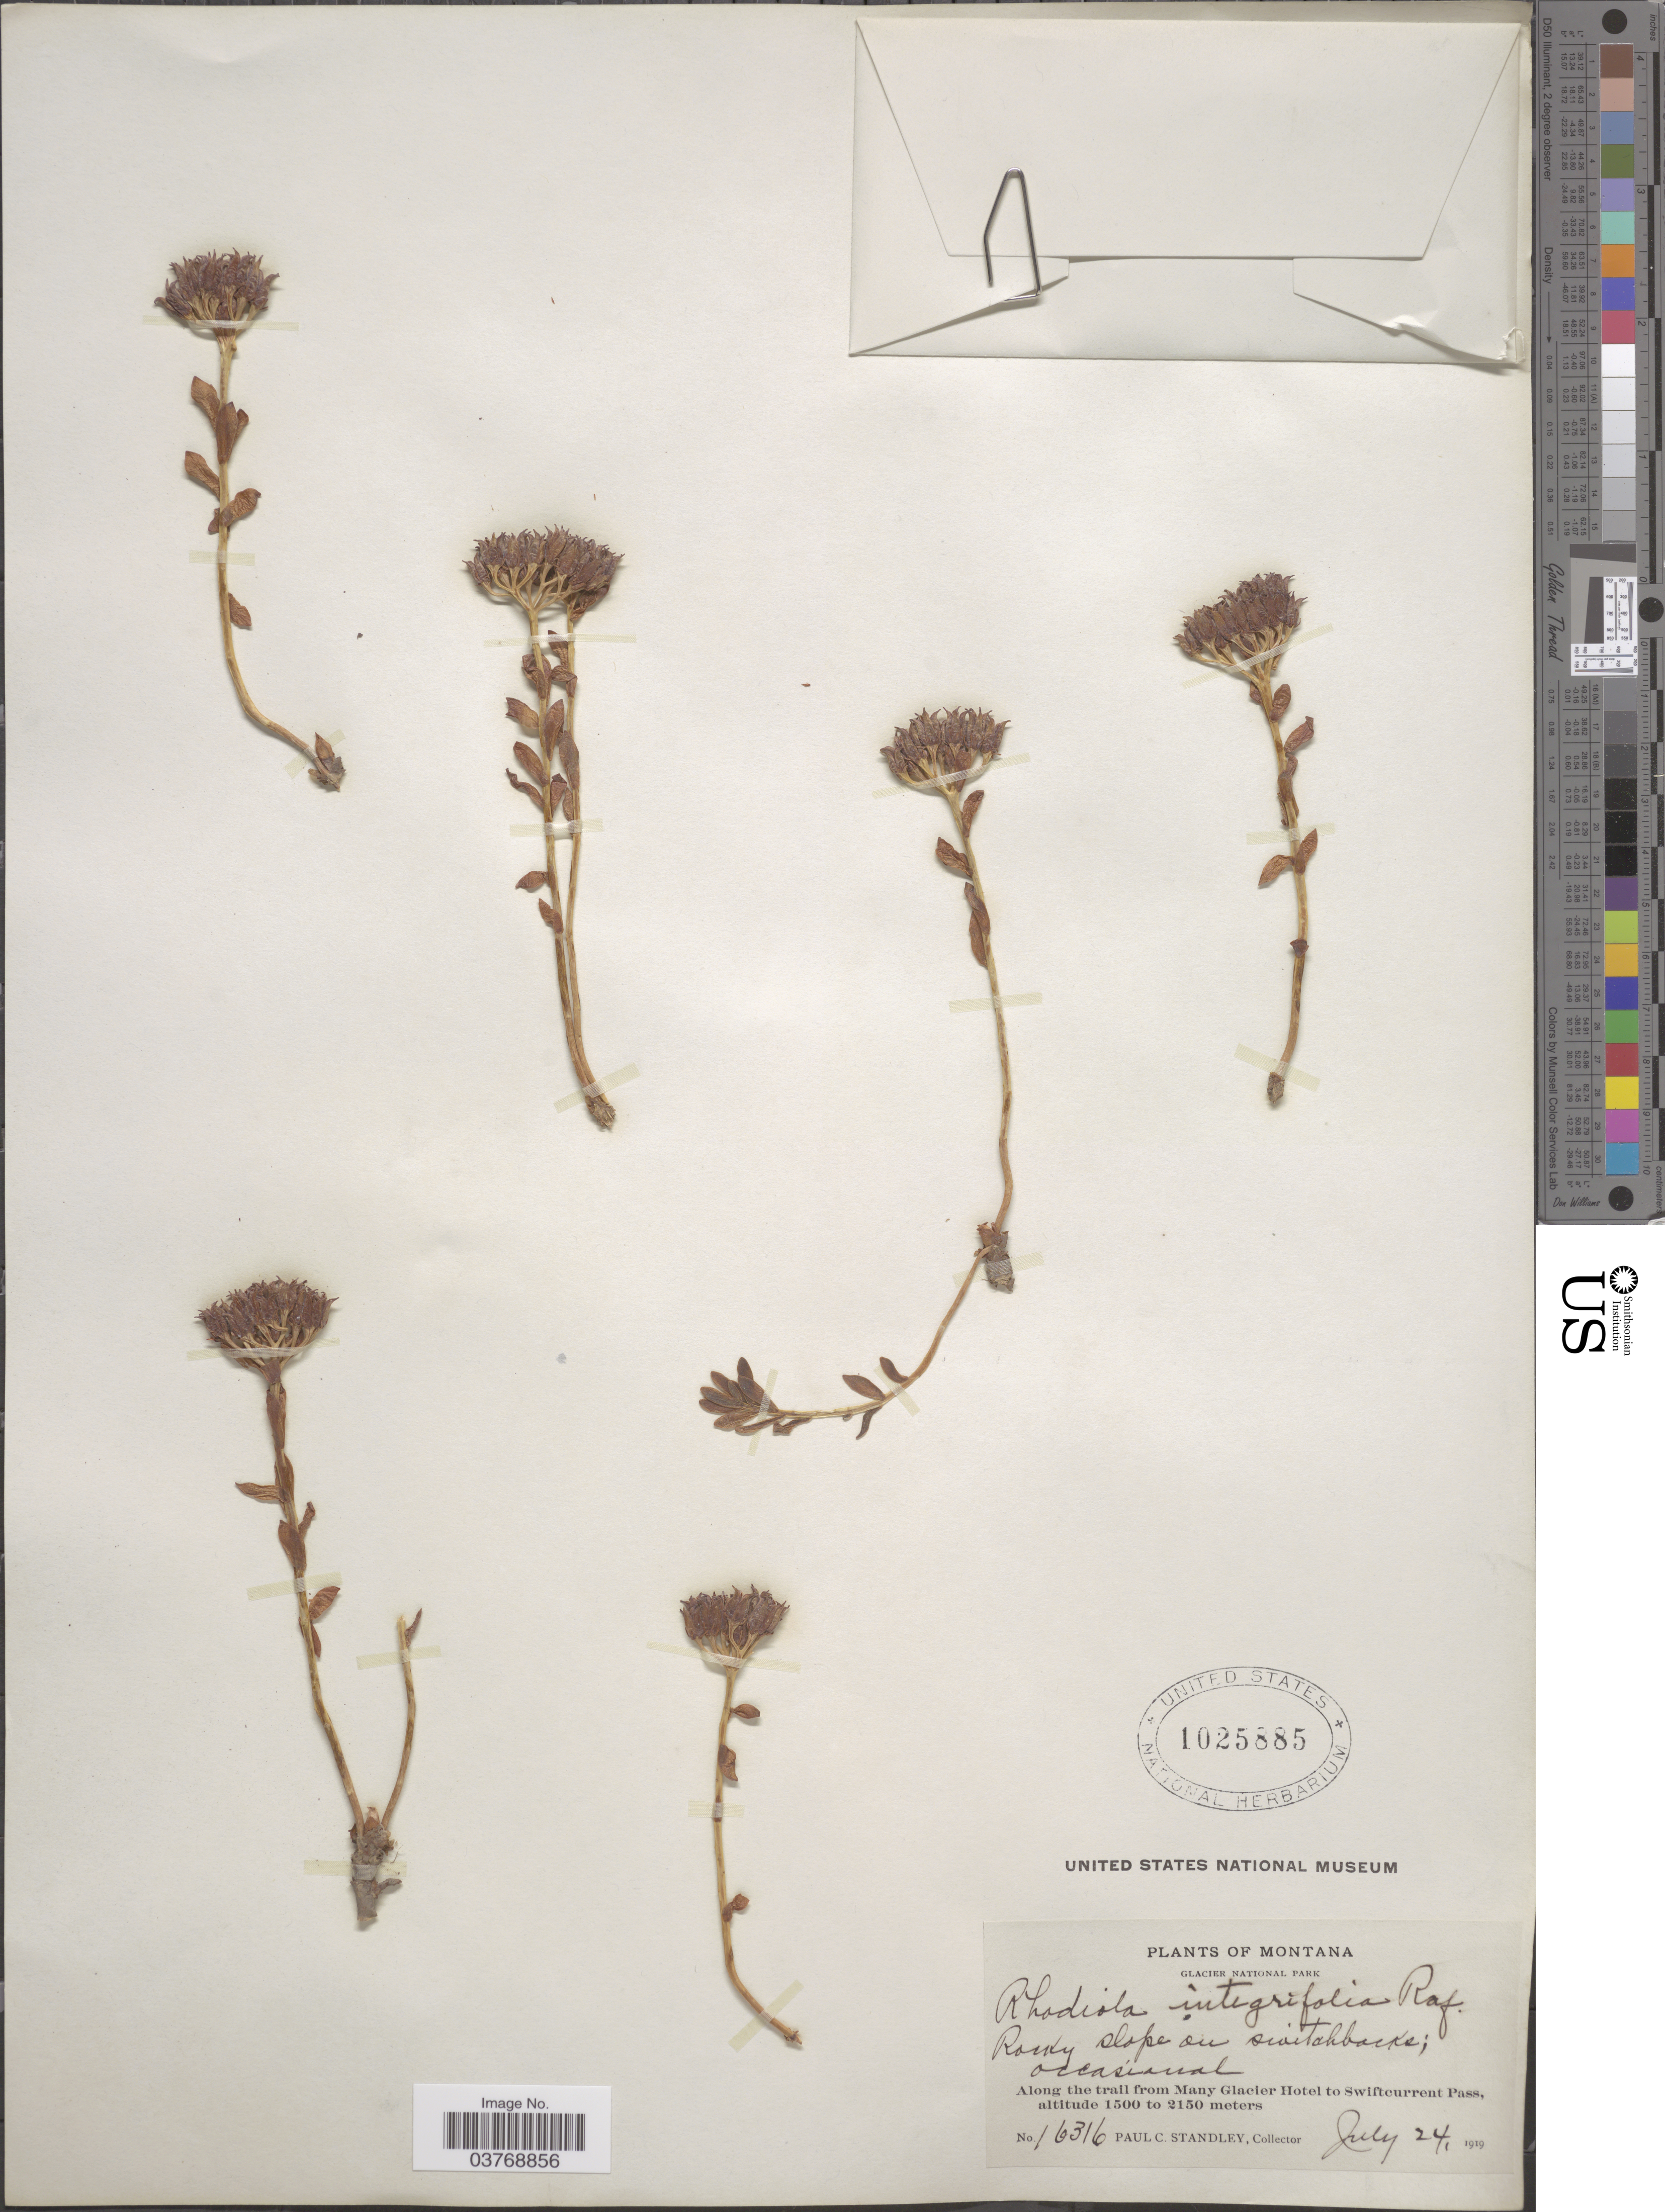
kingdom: Plantae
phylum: Tracheophyta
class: Magnoliopsida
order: Saxifragales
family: Crassulaceae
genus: Rhodiola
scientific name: Rhodiola integrifolia subsp. integrifolia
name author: Raf.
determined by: Strong, Mark T., (BOT), Smithsonian Institution - National Museum of Natural History (UNITED STATES)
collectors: P. C. Standley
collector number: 16316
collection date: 1919-07-24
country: United States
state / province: Montana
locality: Glacier National Park. Along the trail from Many Glacier Hotel to Swiftcurrent Pass.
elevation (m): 1500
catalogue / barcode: US 1025885